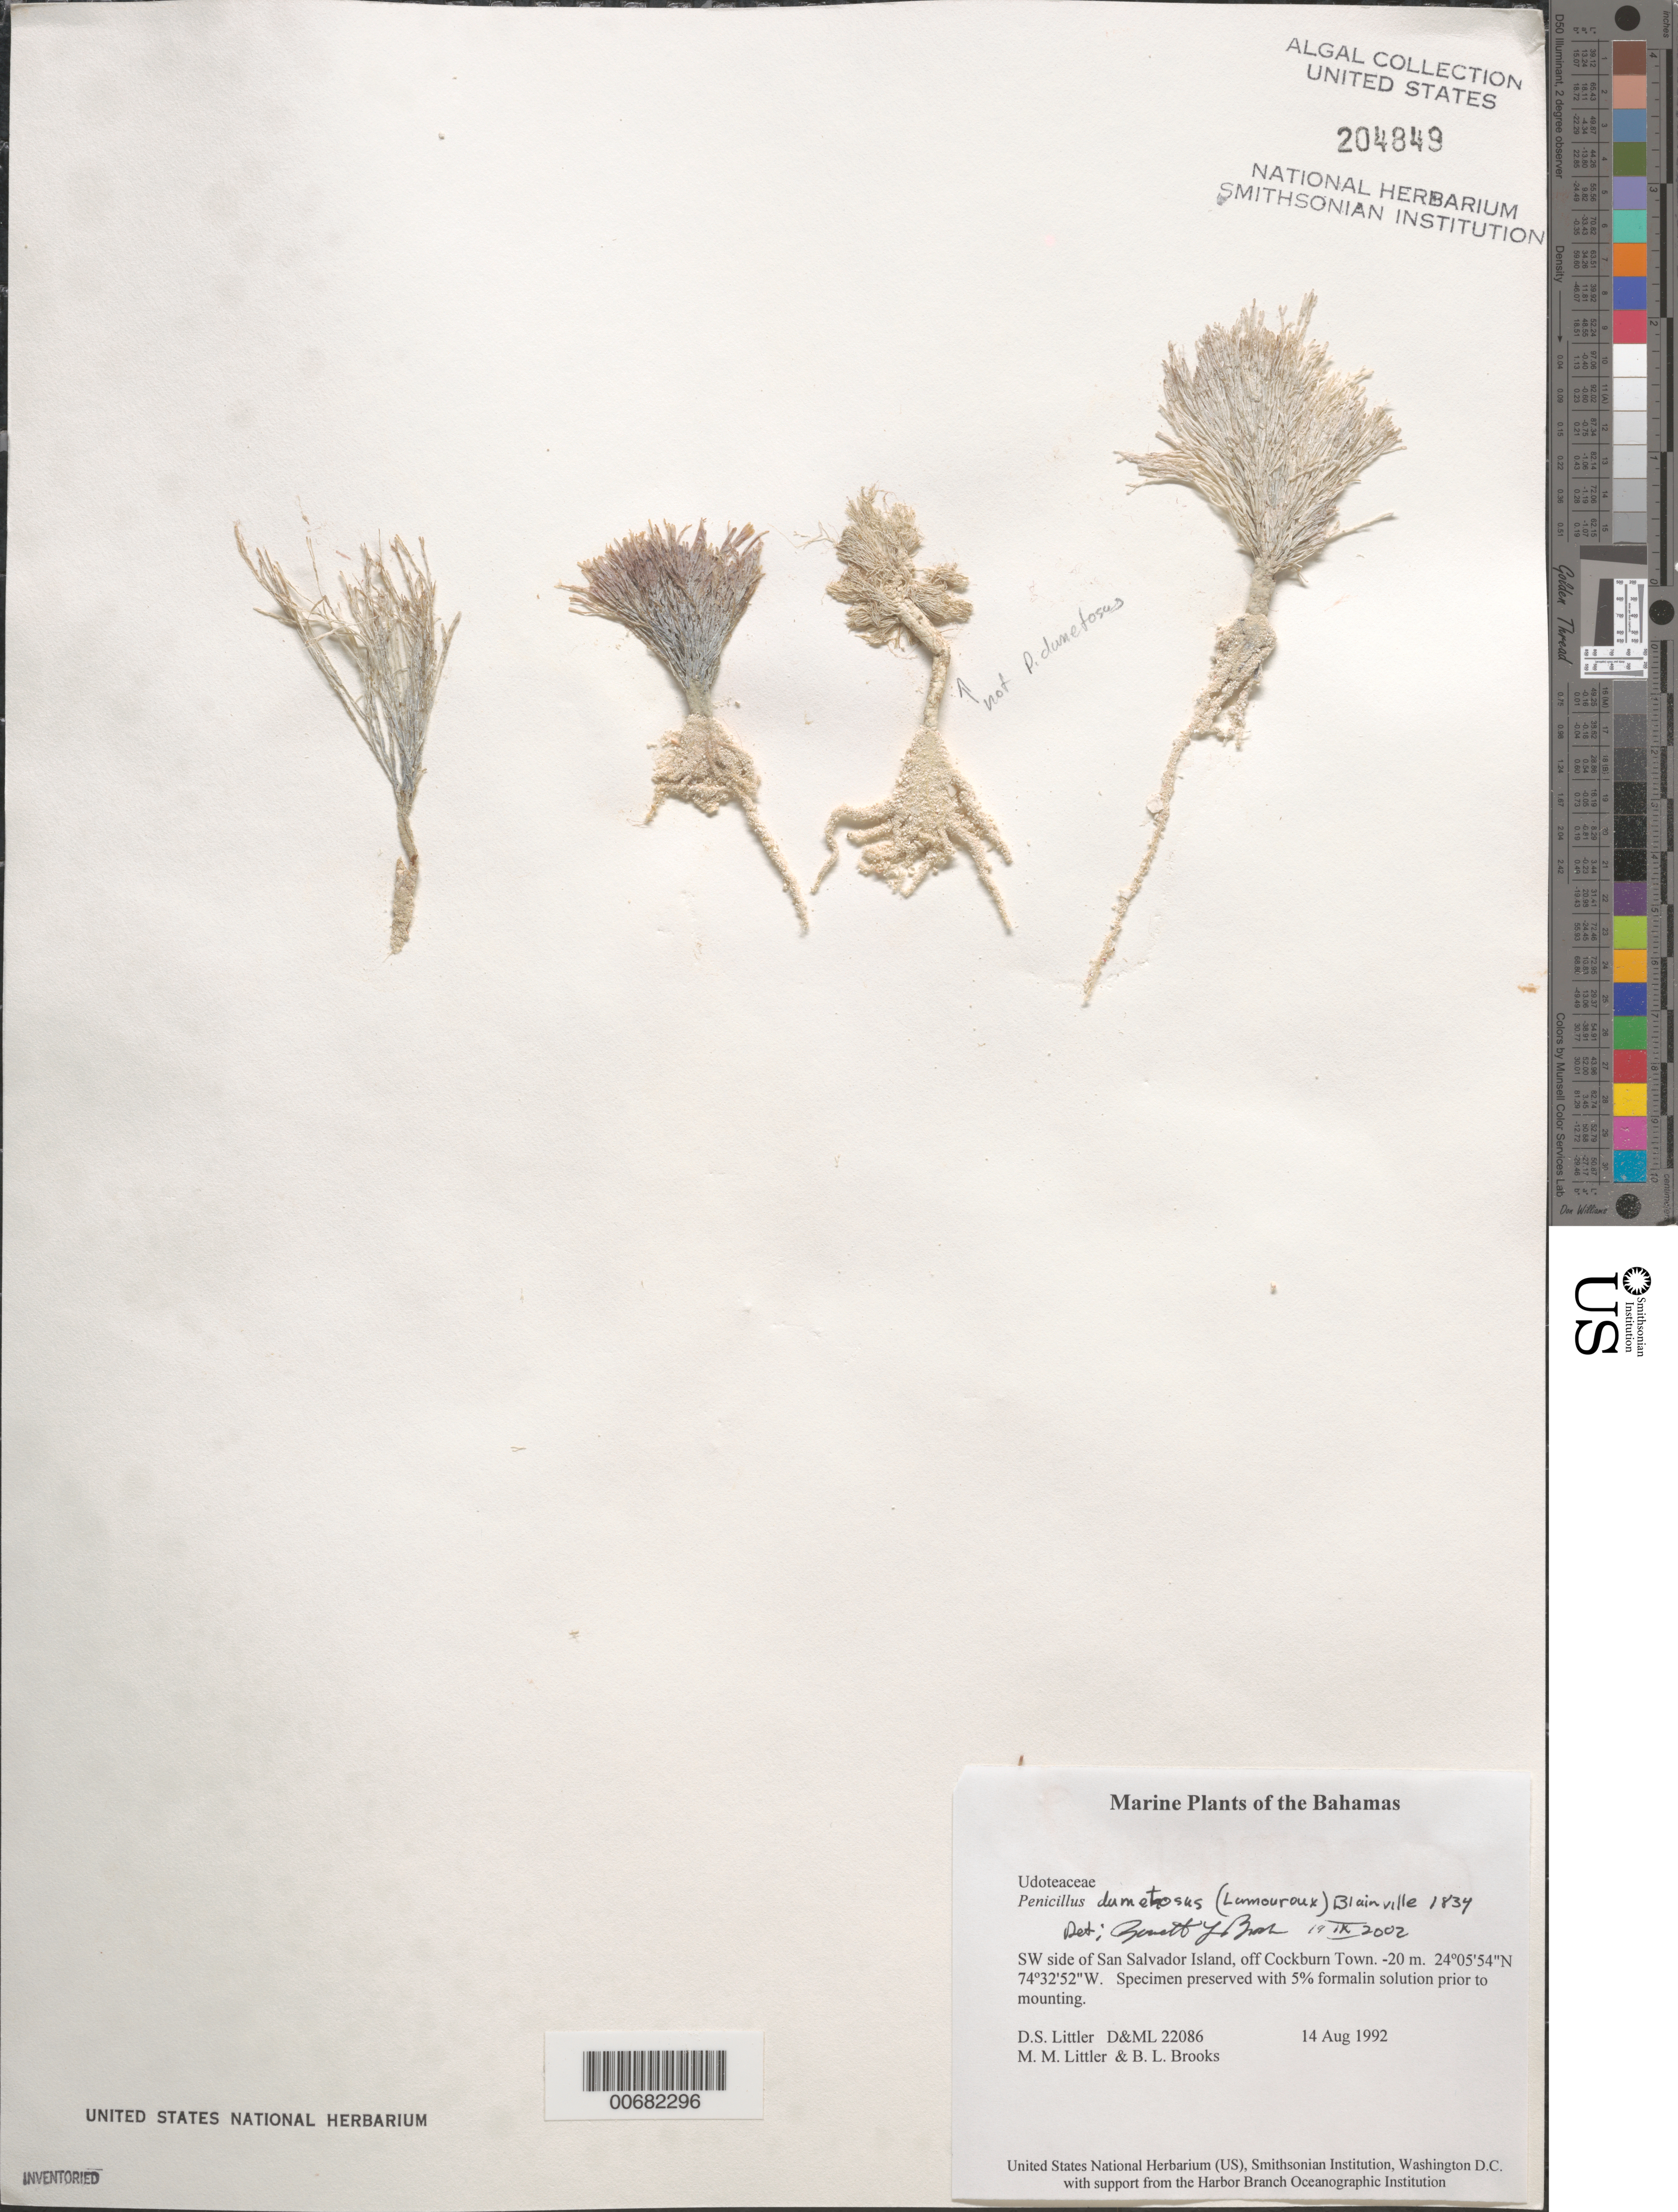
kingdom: Plantae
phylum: Chlorophyta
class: Ulvophyceae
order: Bryopsidales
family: Udoteaceae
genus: Penicillus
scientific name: Penicillus dumetosus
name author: (J.V.Lamouroux) Blainville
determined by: Brooks, B. L., (BOT), Smithsonian Institution - National Museum of Natural History (UNITED STATES)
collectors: D. S. Littler, M. M. Littler & B. Brooks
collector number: D&ML 22086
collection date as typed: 14 Aug 1992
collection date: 1992-08-14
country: Bahamas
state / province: San Salvador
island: San Salvador Island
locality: Off Cockburn Town, southwest side of island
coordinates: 24 05' 54" N, 74 32' 52" W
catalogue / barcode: US 204849